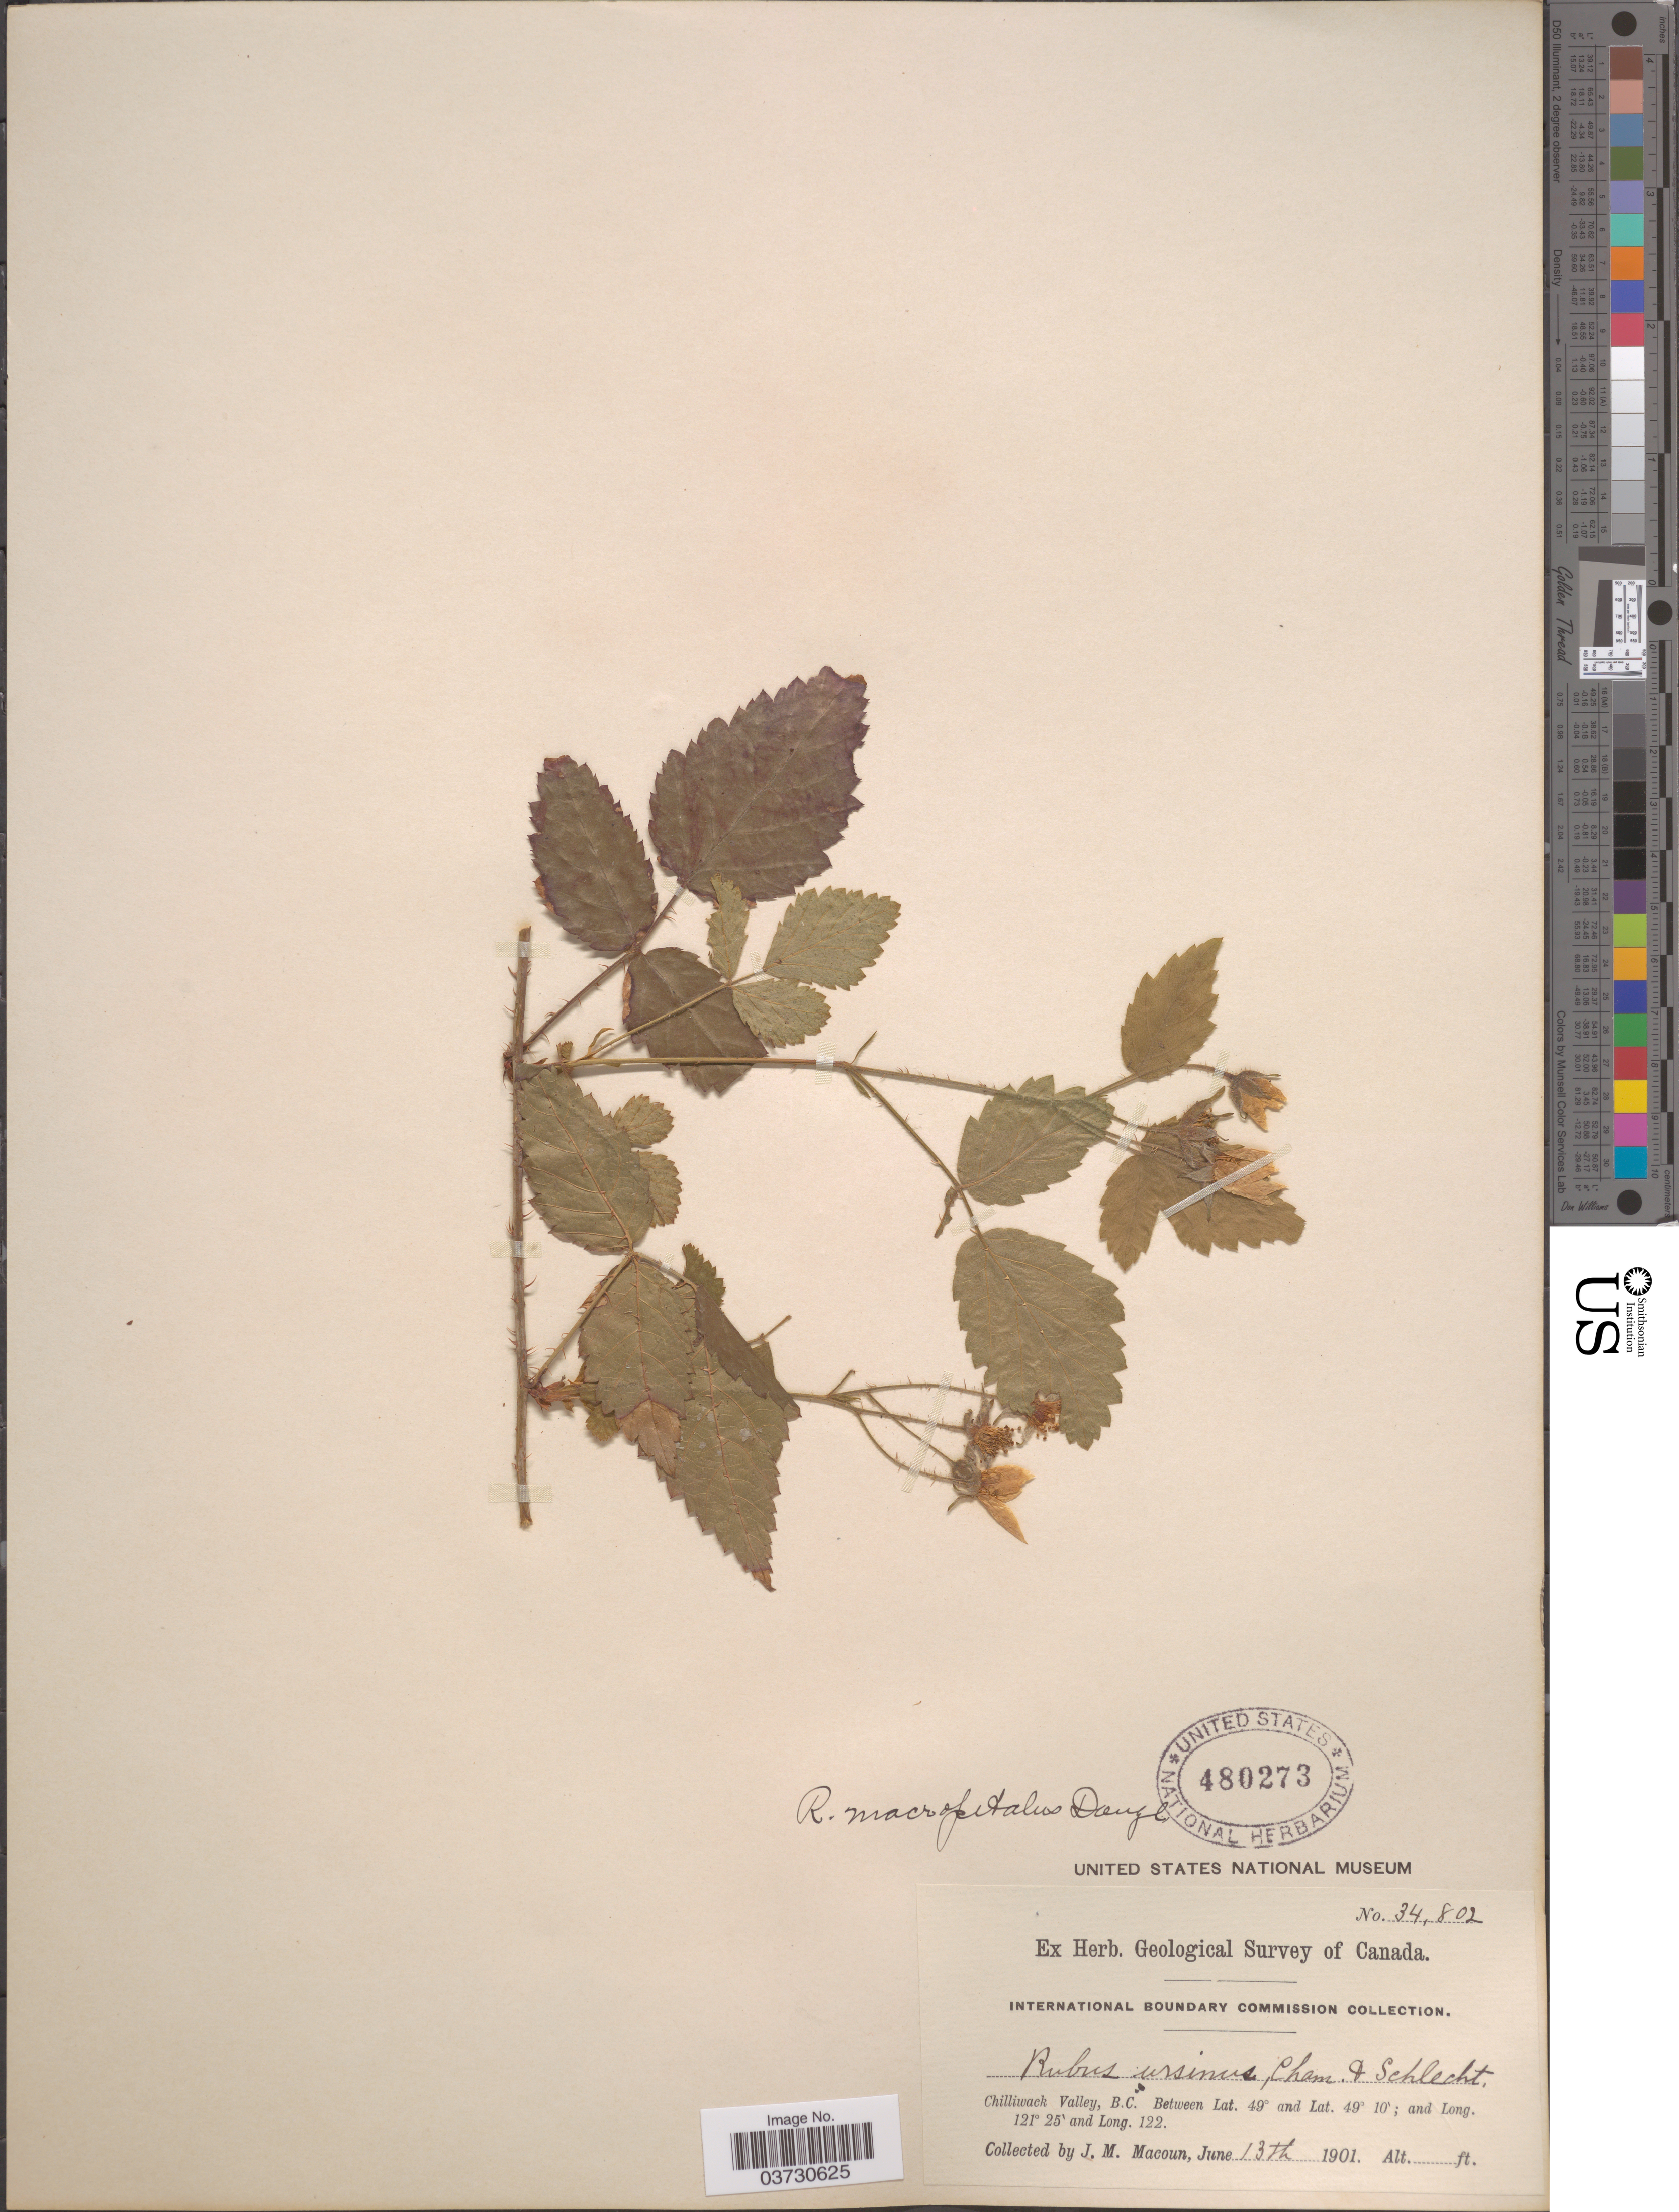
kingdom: Plantae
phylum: Tracheophyta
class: Magnoliopsida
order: Rosales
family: Rosaceae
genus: Rubus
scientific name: Rubus macropetalus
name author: Douglas ex Hook.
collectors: J. M. Macoun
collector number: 34802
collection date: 1901-06-13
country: Canada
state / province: British Columbia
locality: Chilliwack Valley.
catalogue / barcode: US 480273